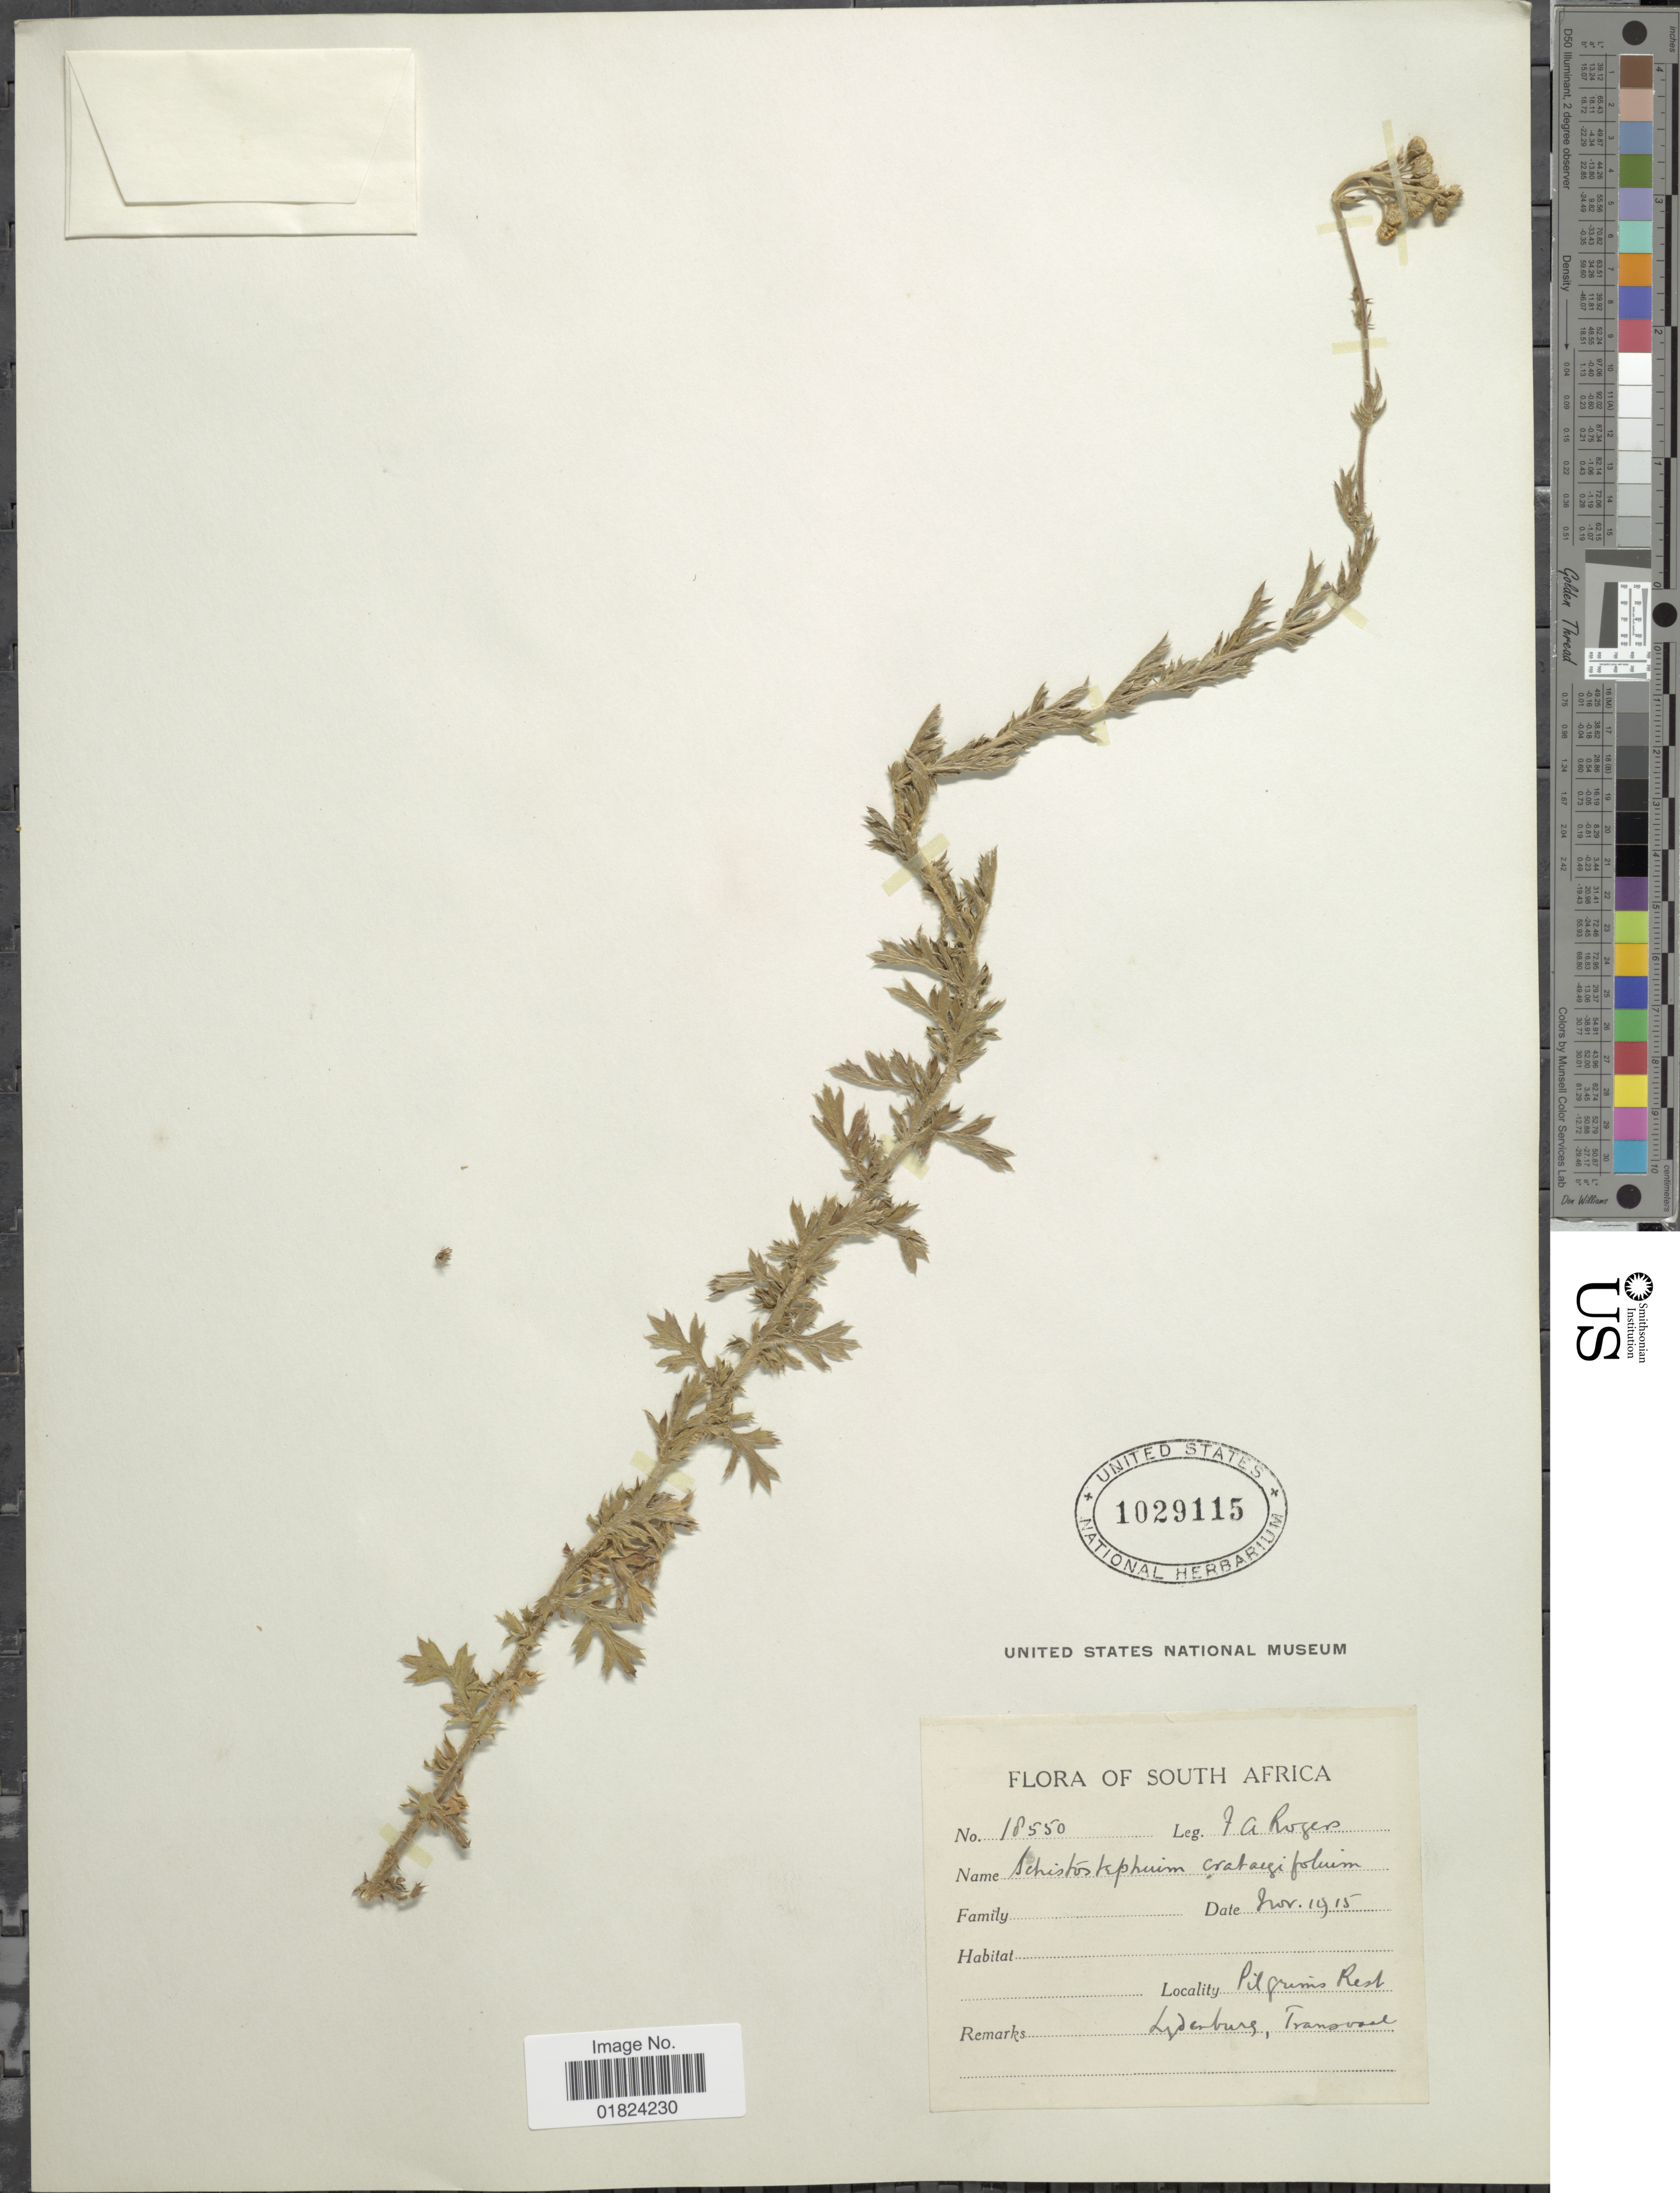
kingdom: Plantae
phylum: Tracheophyta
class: Magnoliopsida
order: Asterales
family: Asteraceae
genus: Schistostephium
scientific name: Schistostephium crataegifolium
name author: (DC.) Fenzl ex Harv.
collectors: F. A. Rogers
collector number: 18550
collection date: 1915-11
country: South Africa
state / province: Mpumalanga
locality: Pilgrim's Rest, Lydenburg, Transvaal.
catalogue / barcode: US 1029115